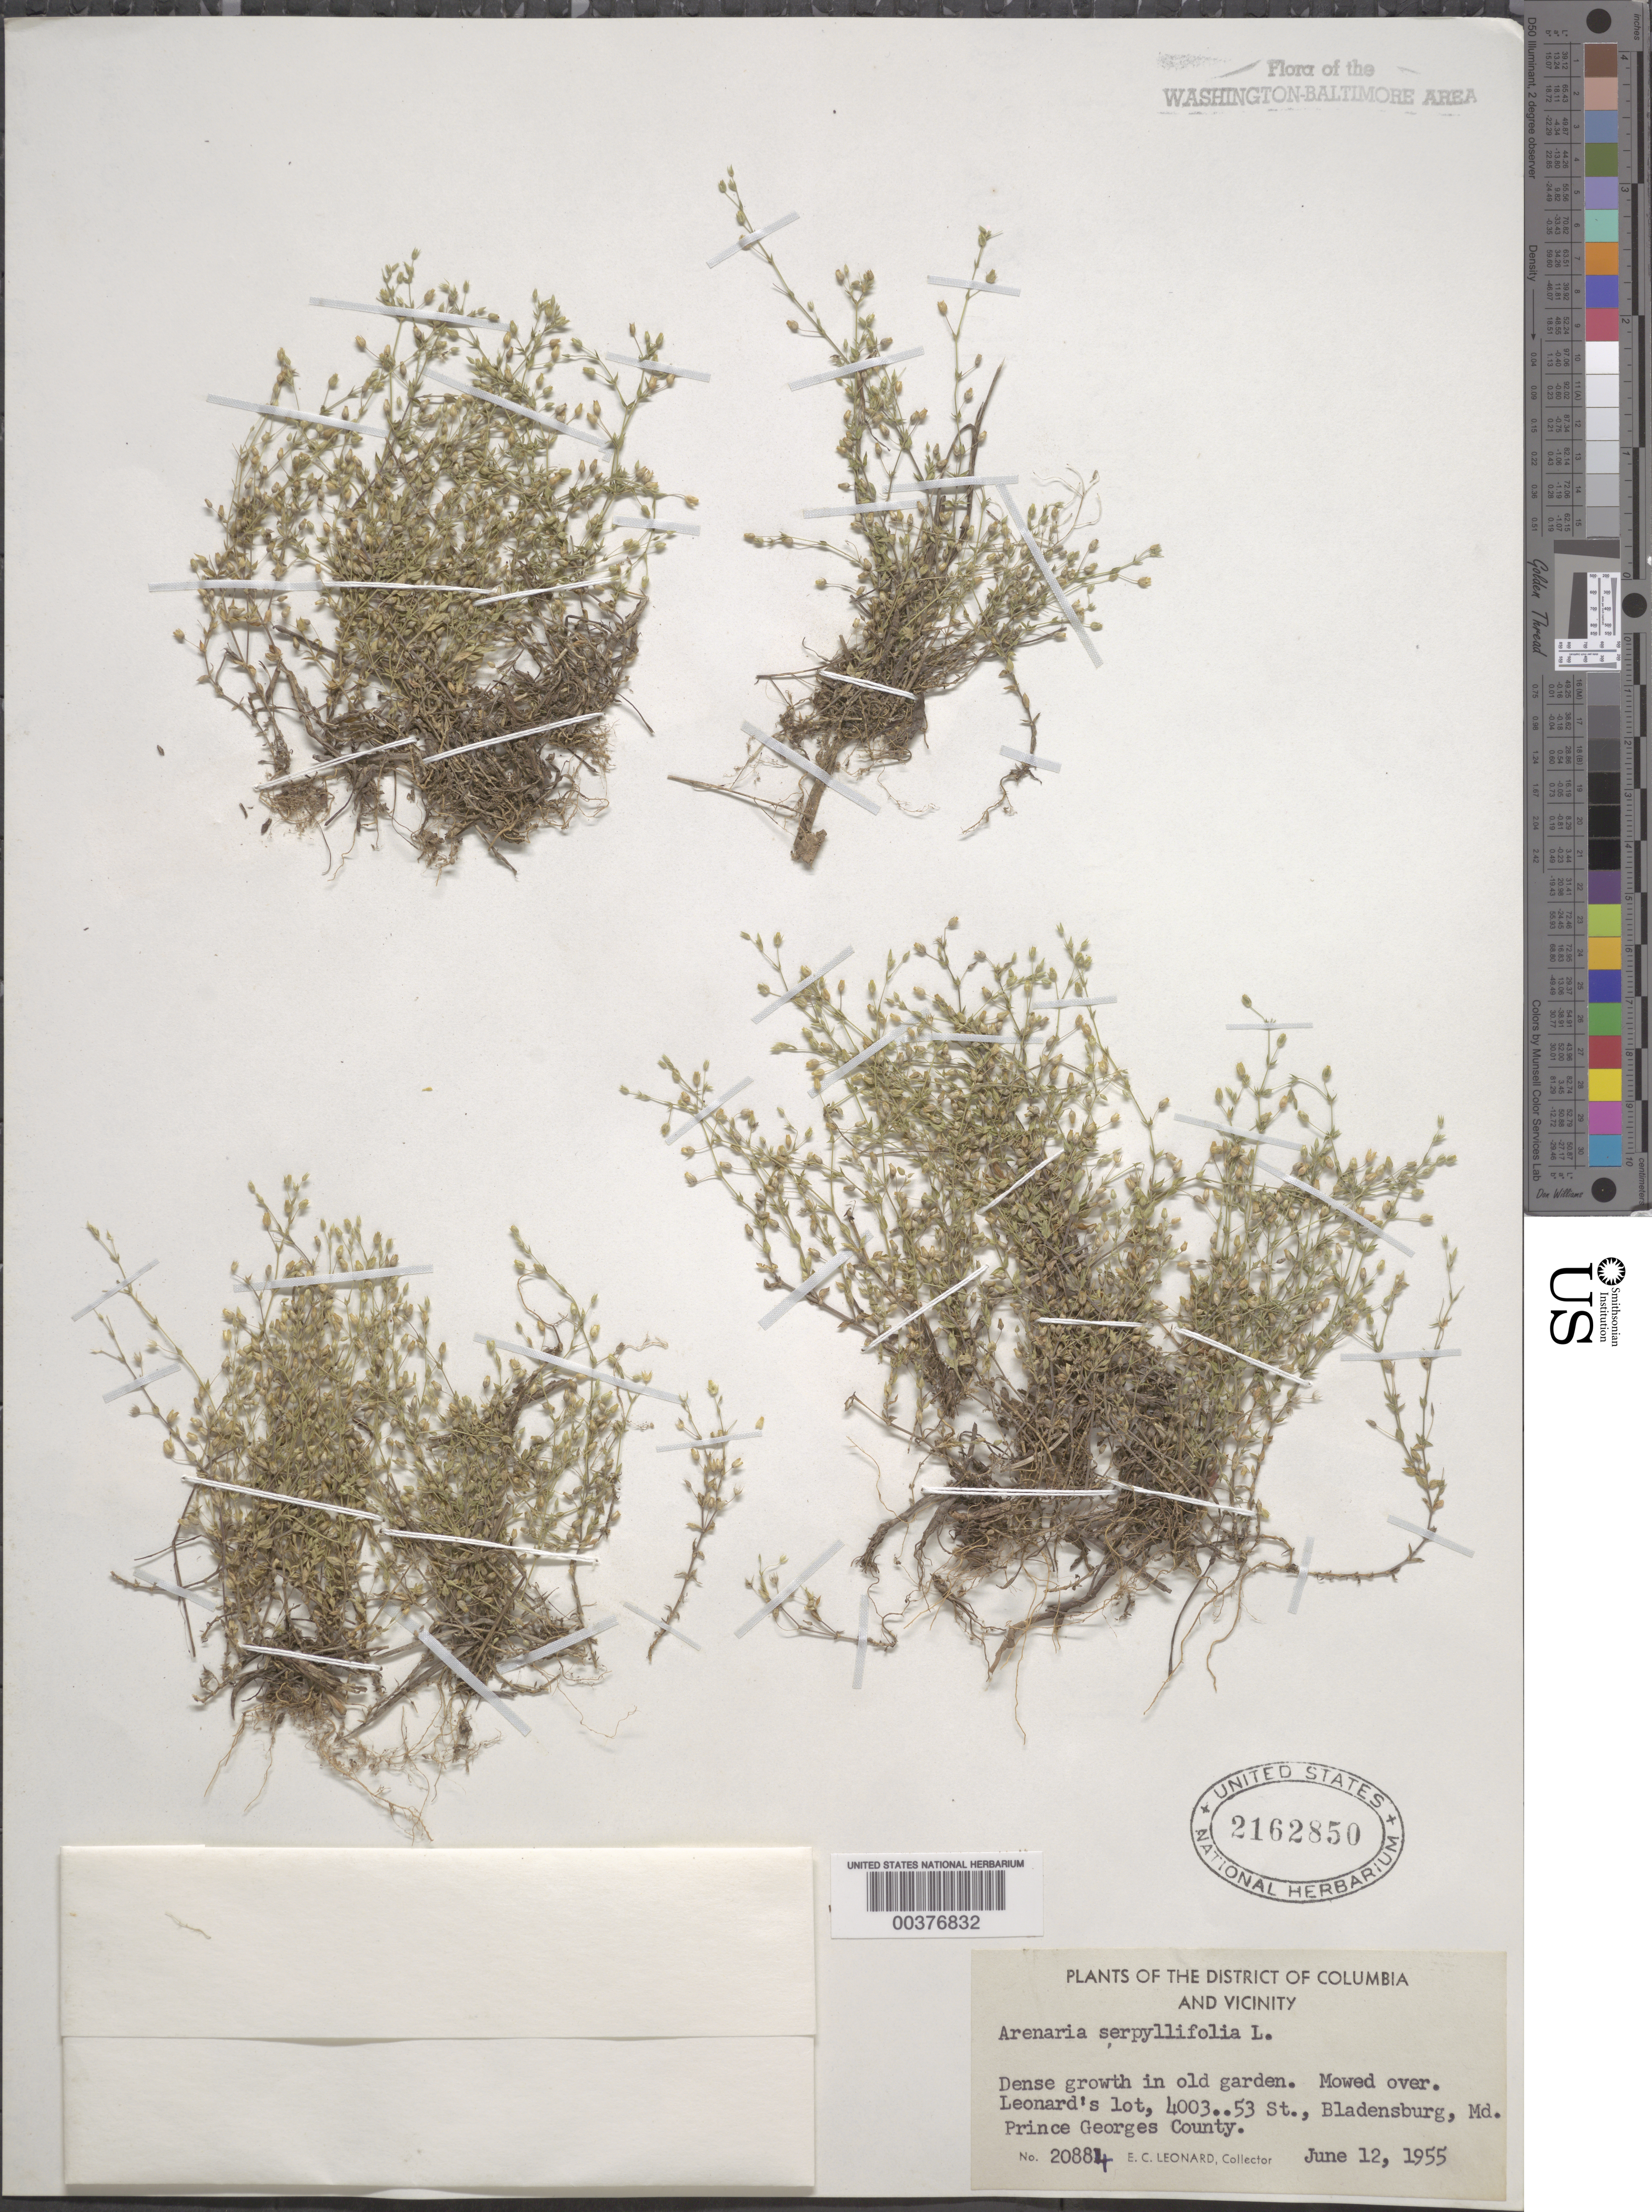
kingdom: Plantae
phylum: Tracheophyta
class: Magnoliopsida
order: Caryophyllales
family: Caryophyllaceae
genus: Arenaria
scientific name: Arenaria serpyllifolia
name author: L.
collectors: E. C. Leonard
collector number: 20884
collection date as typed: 12 Jun 1955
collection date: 1955-06-12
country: United States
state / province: Maryland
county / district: Prince George's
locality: Bladensburg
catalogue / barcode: US 2162850